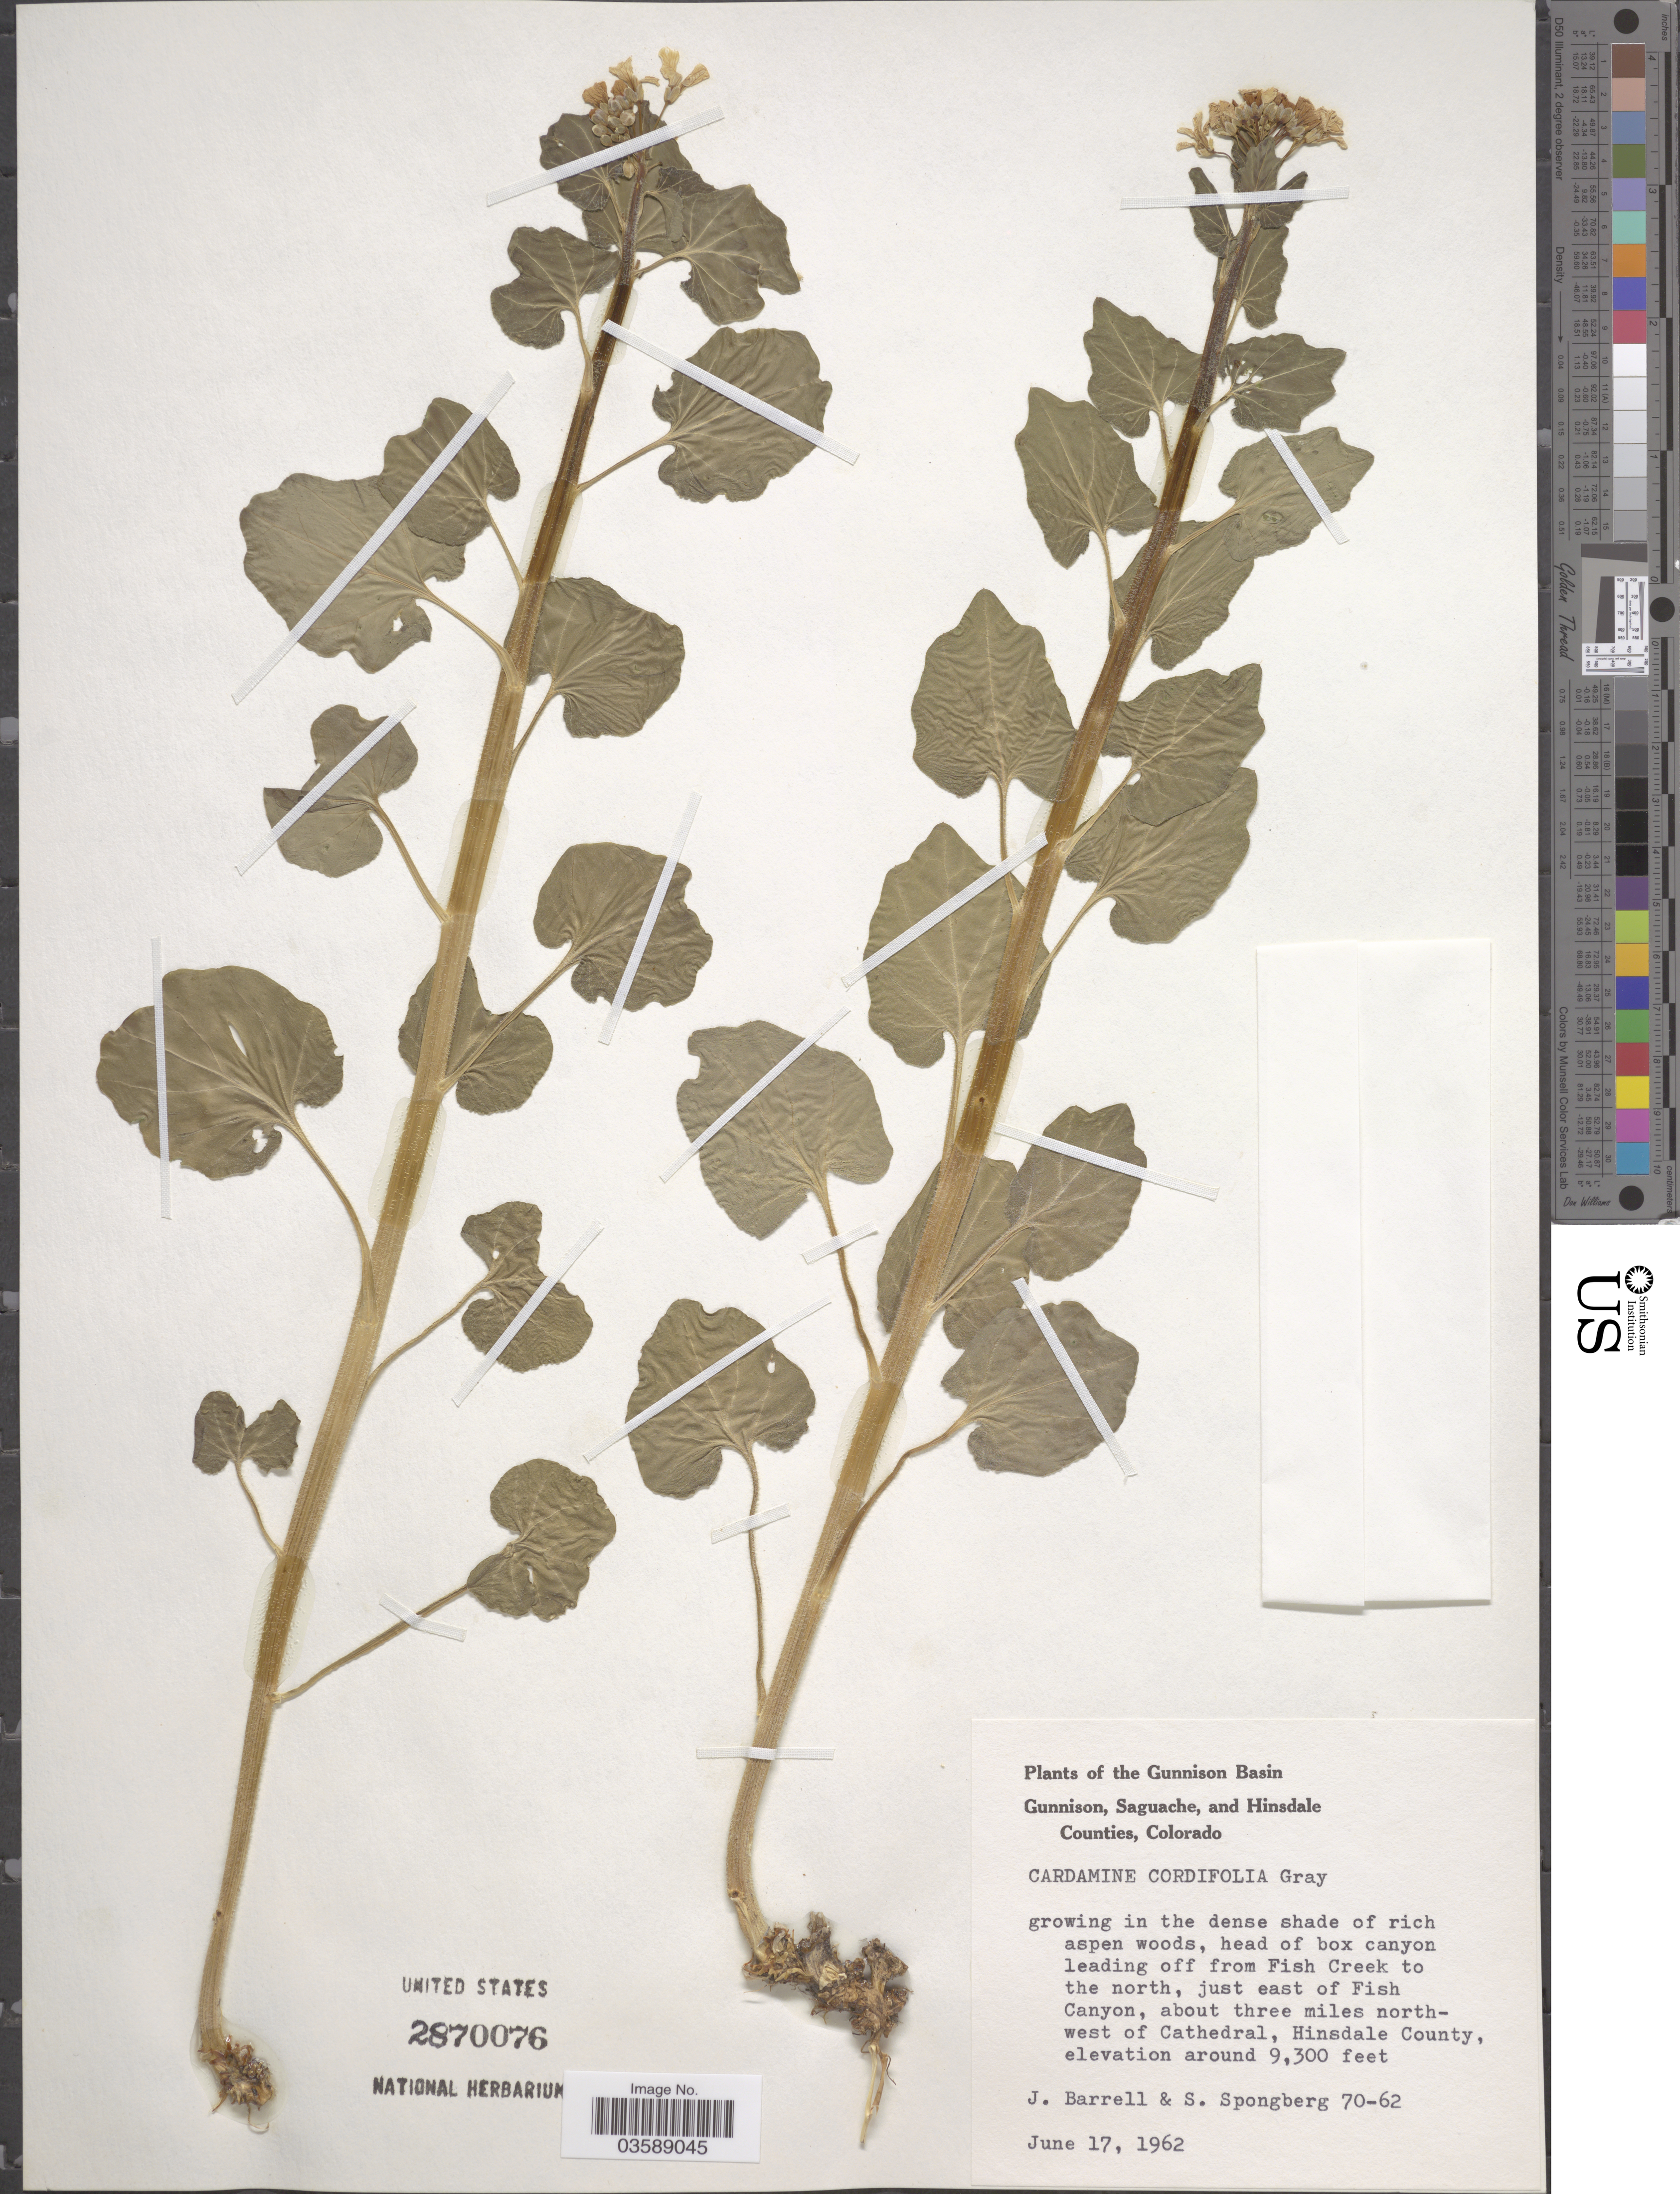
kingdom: Plantae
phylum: Tracheophyta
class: Magnoliopsida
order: Brassicales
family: Brassicaceae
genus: Cardamine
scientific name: Cardamine cordifolia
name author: A. Gray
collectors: J. Barrell & S. A.Spongberg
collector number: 70-62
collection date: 1962-06-17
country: United States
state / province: Colorado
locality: The Gunnison Basin. Head of box canyon leading off from Fish Creek to the north, just east of Fish Canyon, about three miles northwest of Cathedral, Hinsdale County.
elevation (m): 2835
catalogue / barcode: US 2870076